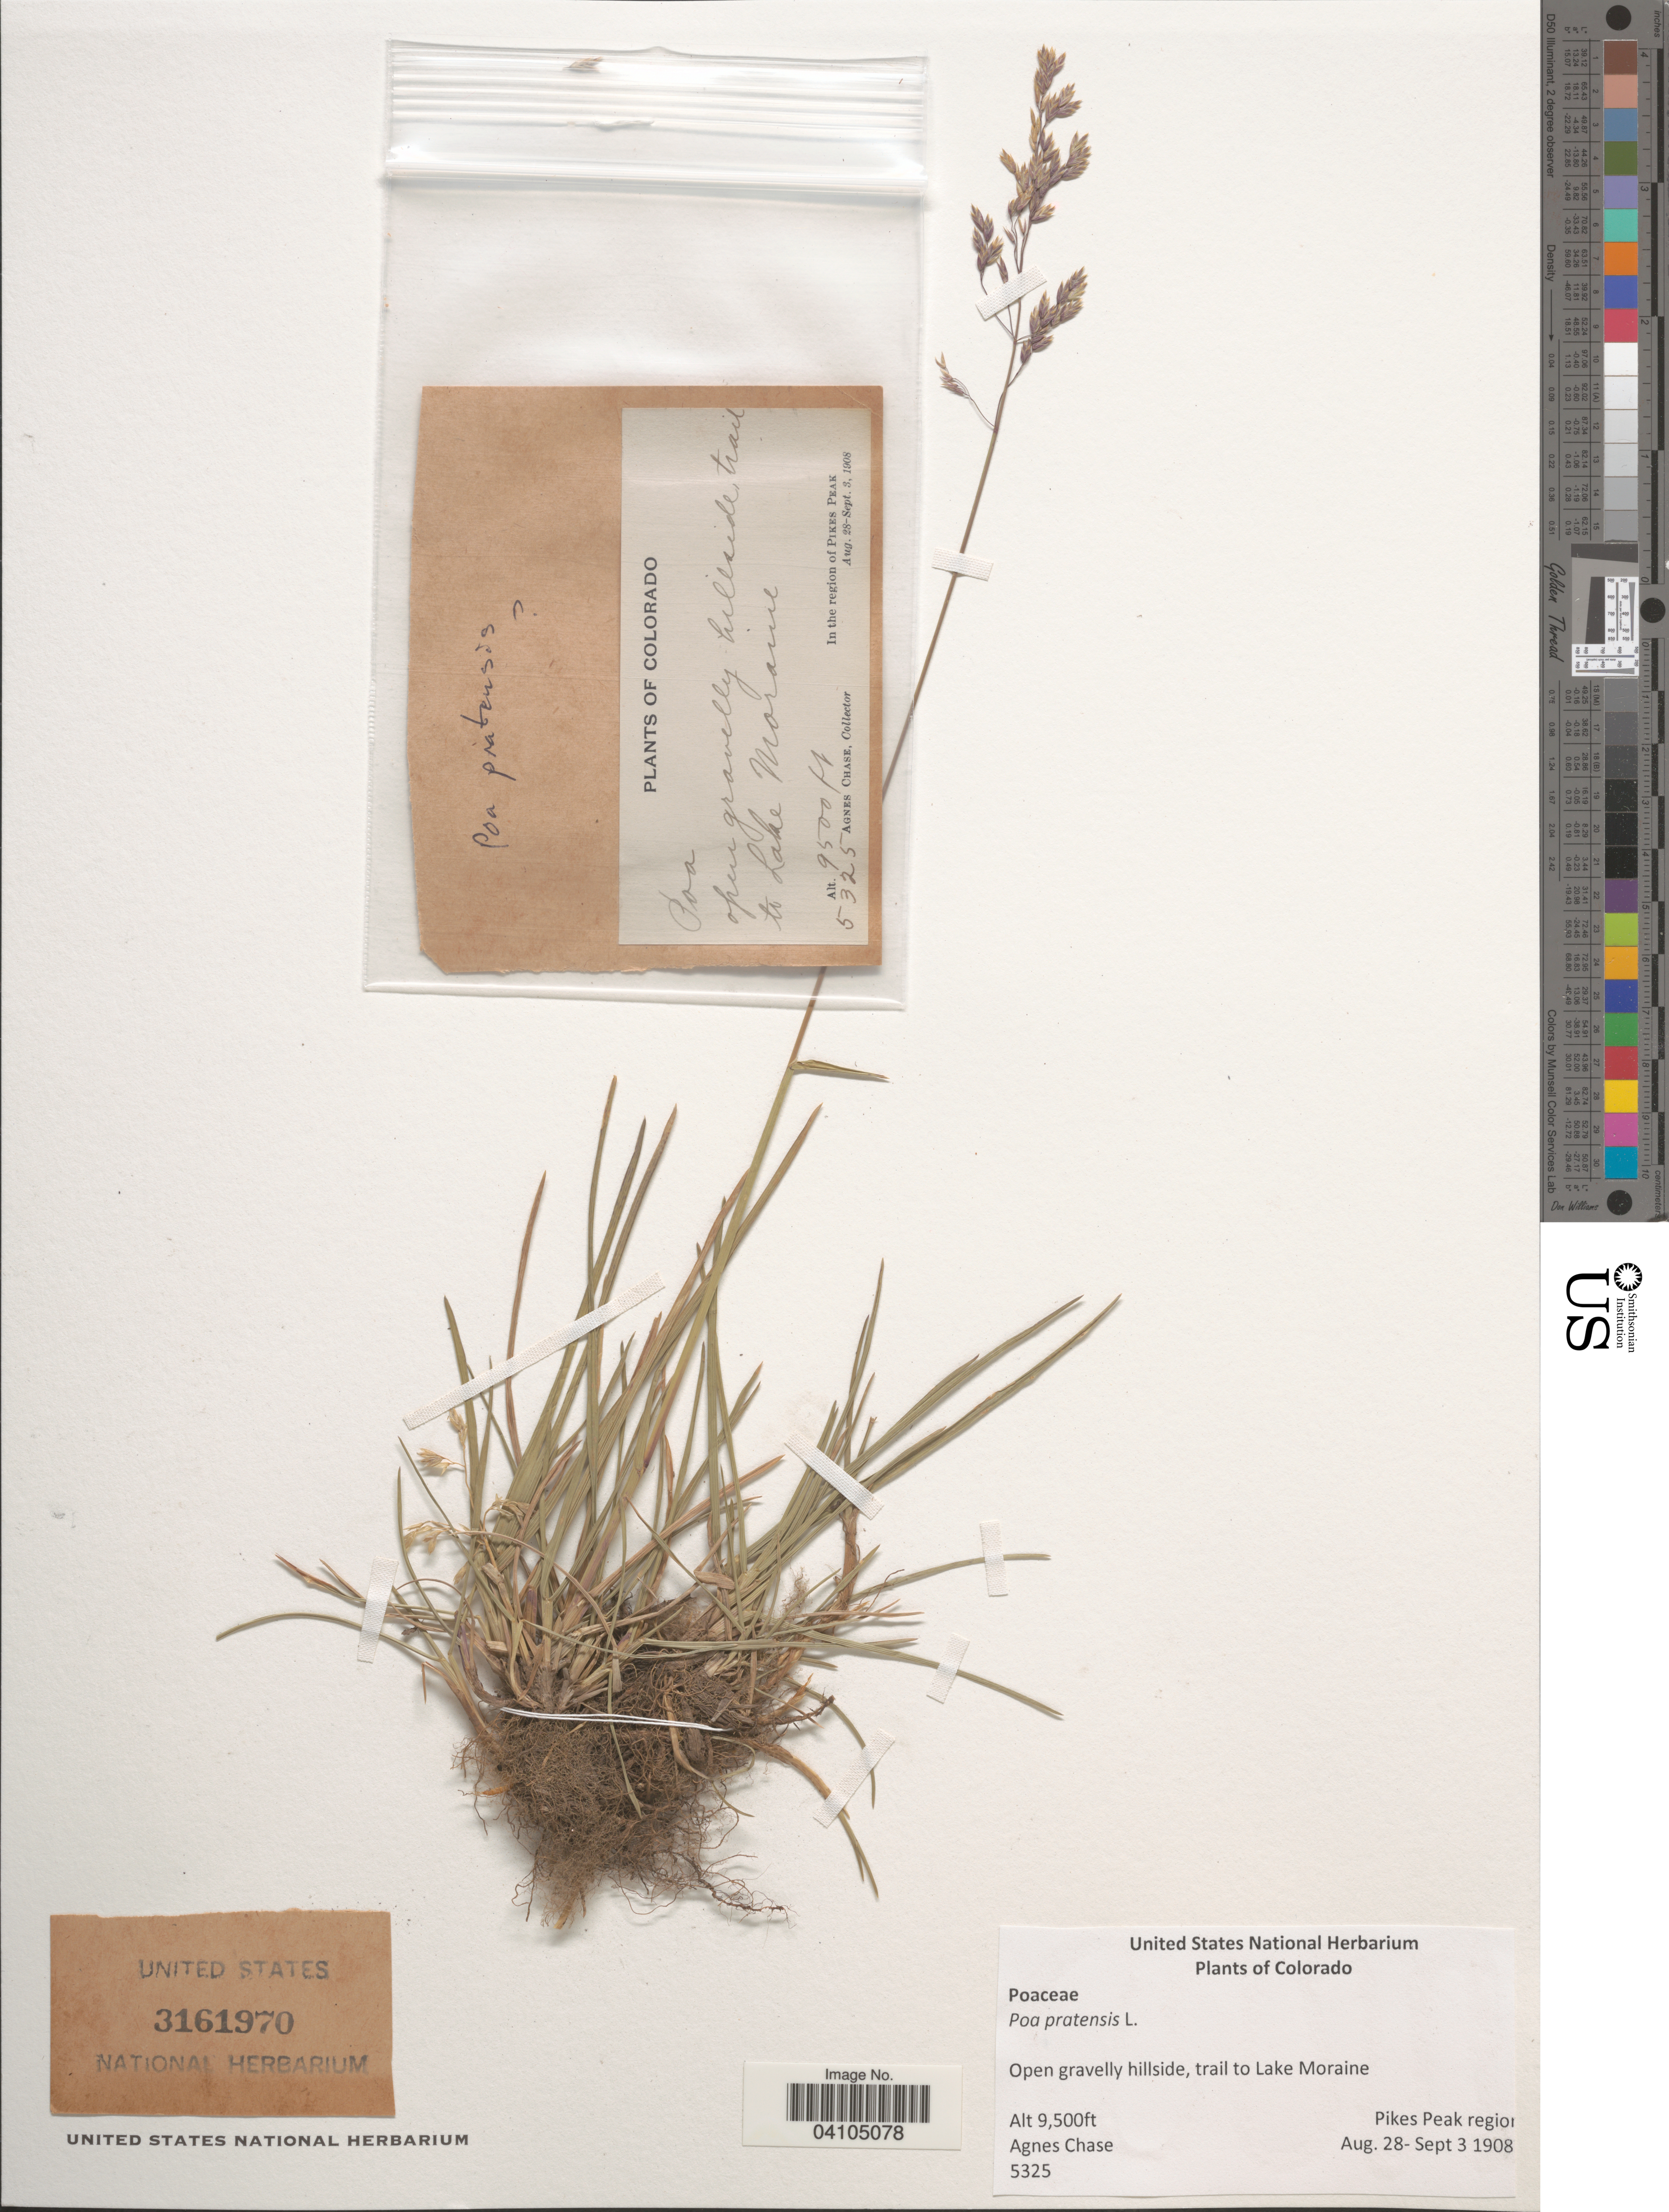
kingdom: Plantae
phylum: Tracheophyta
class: Liliopsida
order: Poales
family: Poaceae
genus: Poa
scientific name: Poa pratensis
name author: L.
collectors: A. Chase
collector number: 5325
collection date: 1908-08-28/1908-09-03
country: United States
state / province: Colorado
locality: Open gravelly hillside, trail to lake Moraine. Pikes Peak region.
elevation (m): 2896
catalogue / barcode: US 3161970